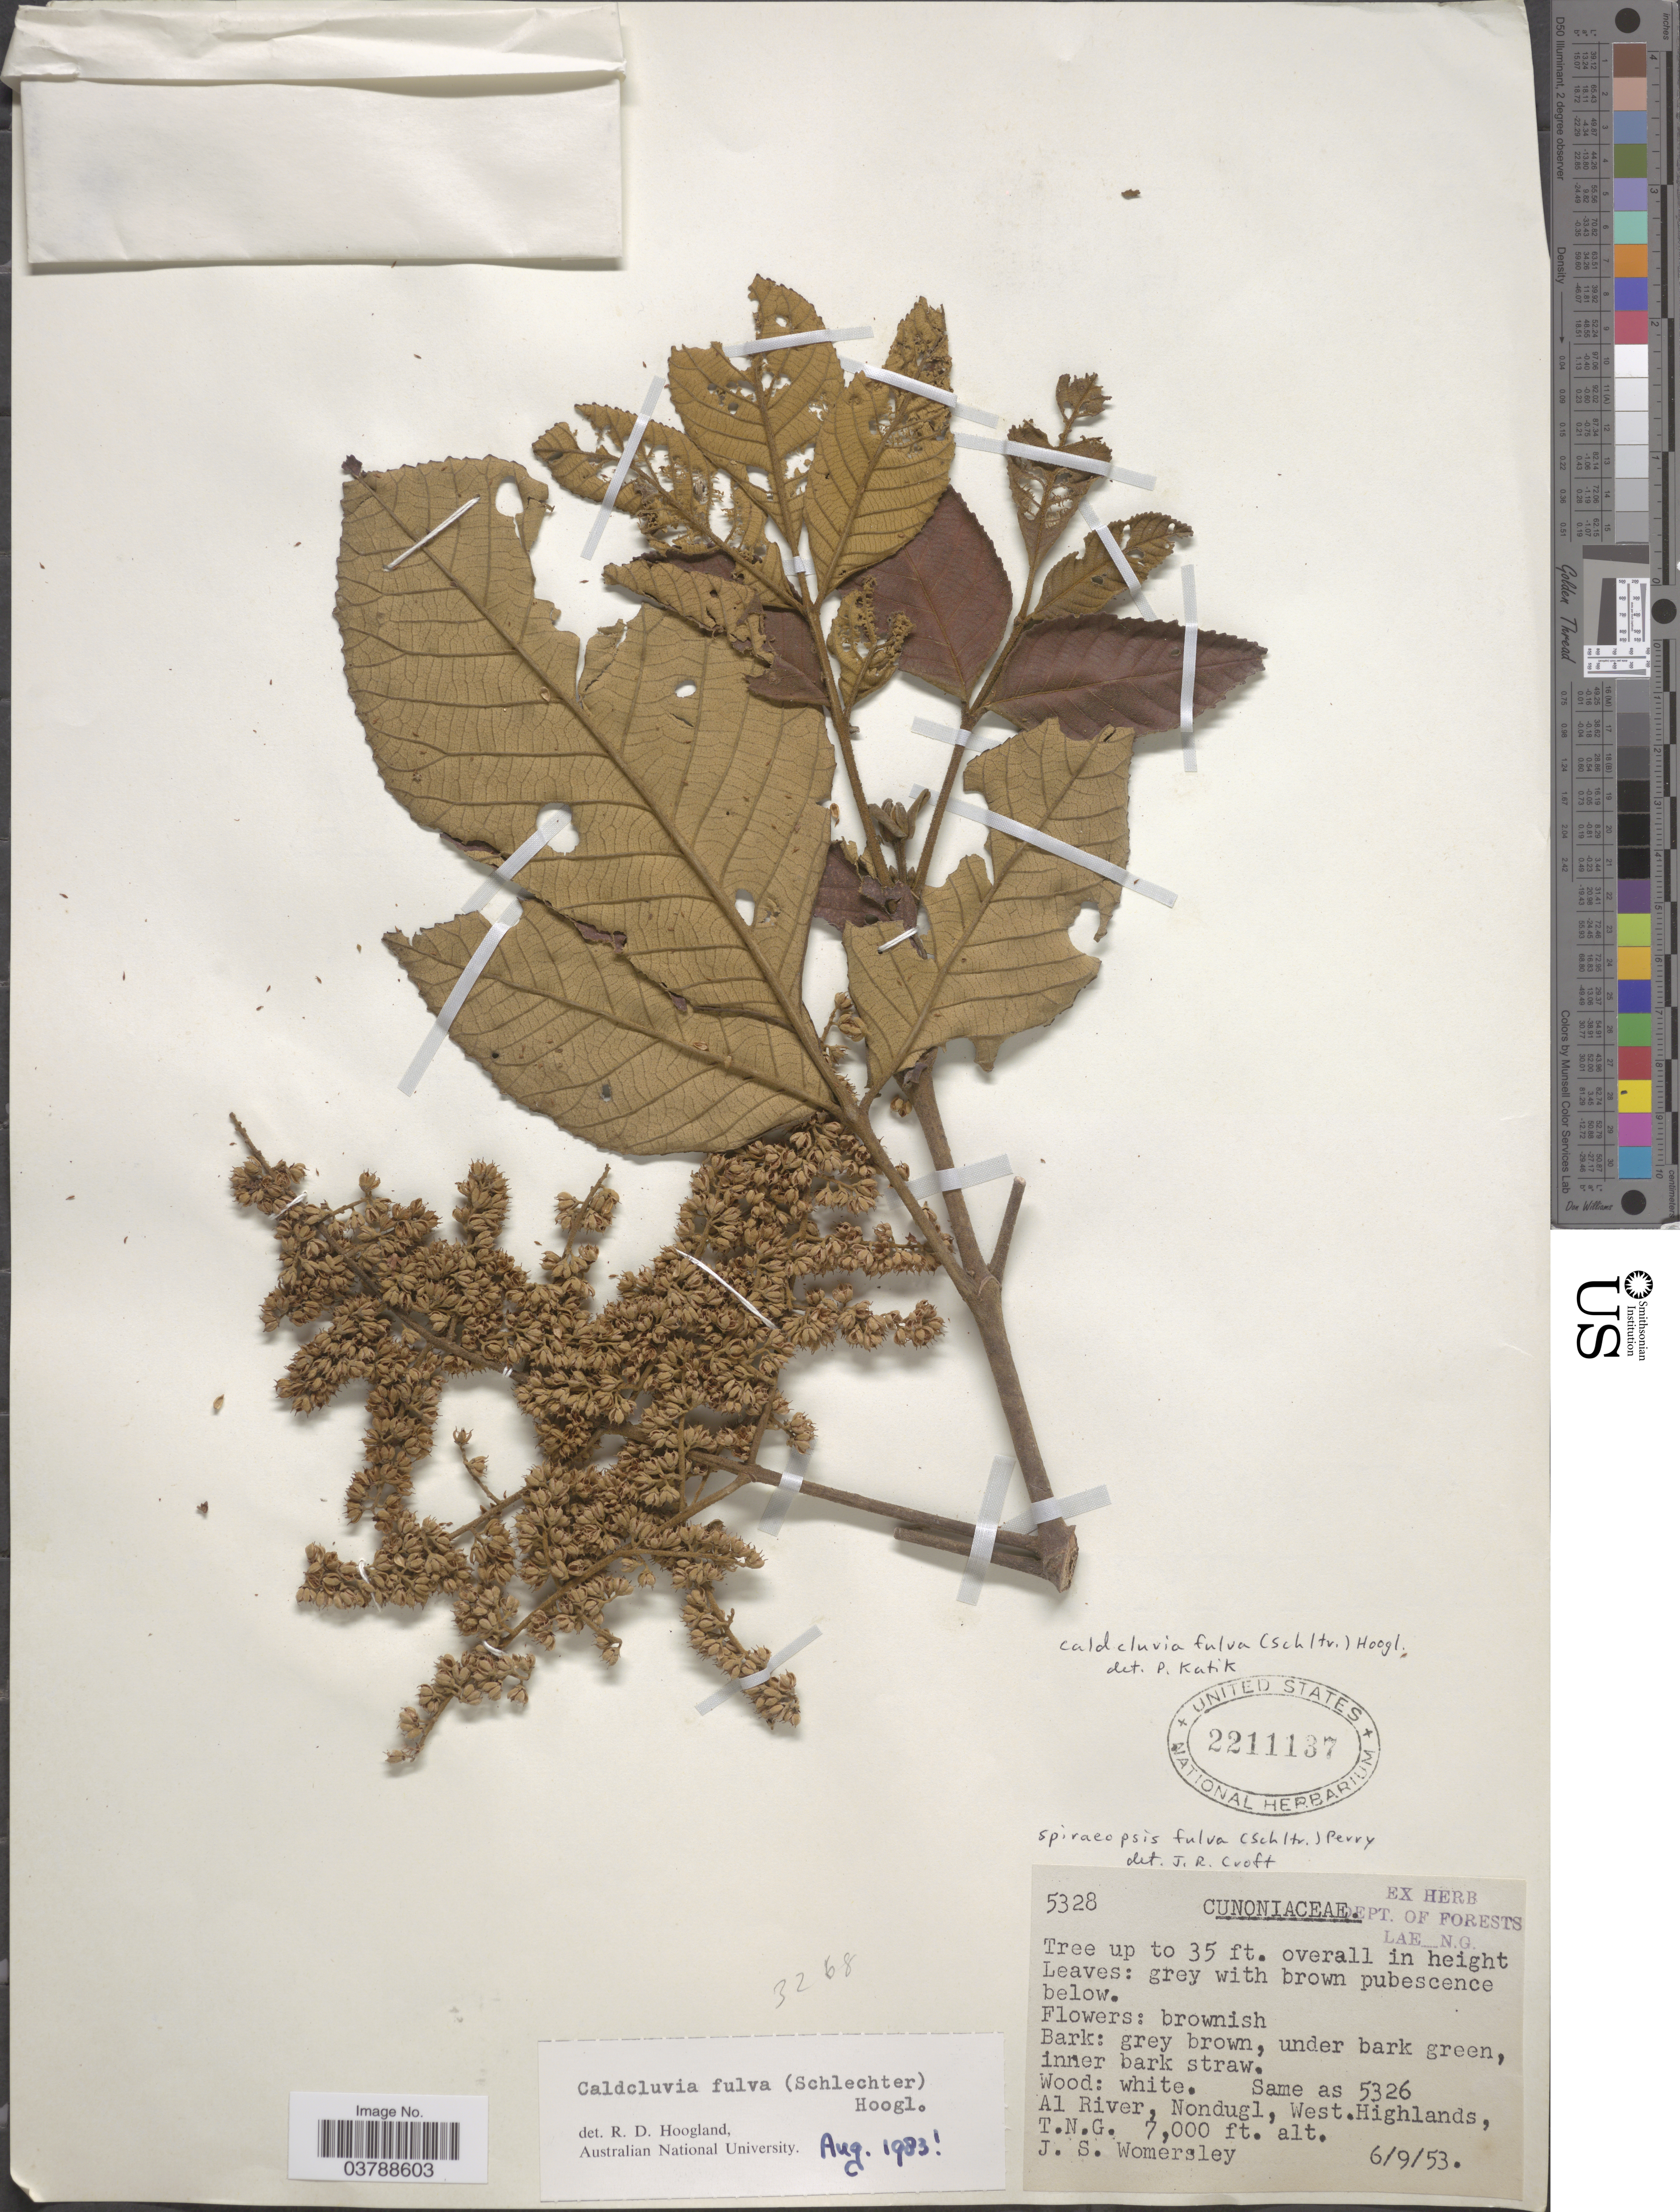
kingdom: Plantae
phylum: Tracheophyta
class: Magnoliopsida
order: Oxalidales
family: Cunoniaceae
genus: Caldcluvia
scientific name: Caldcluvia fulva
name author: (Schltr.) Hoogland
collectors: J. S. Womersley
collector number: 5328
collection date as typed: Transcribed d/m/y: 6/9/53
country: Papua New Guinea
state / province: Western Highlands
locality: Al River, Nondugl, West. Highlands, T.N.G.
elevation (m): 2134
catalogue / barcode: US 2211137